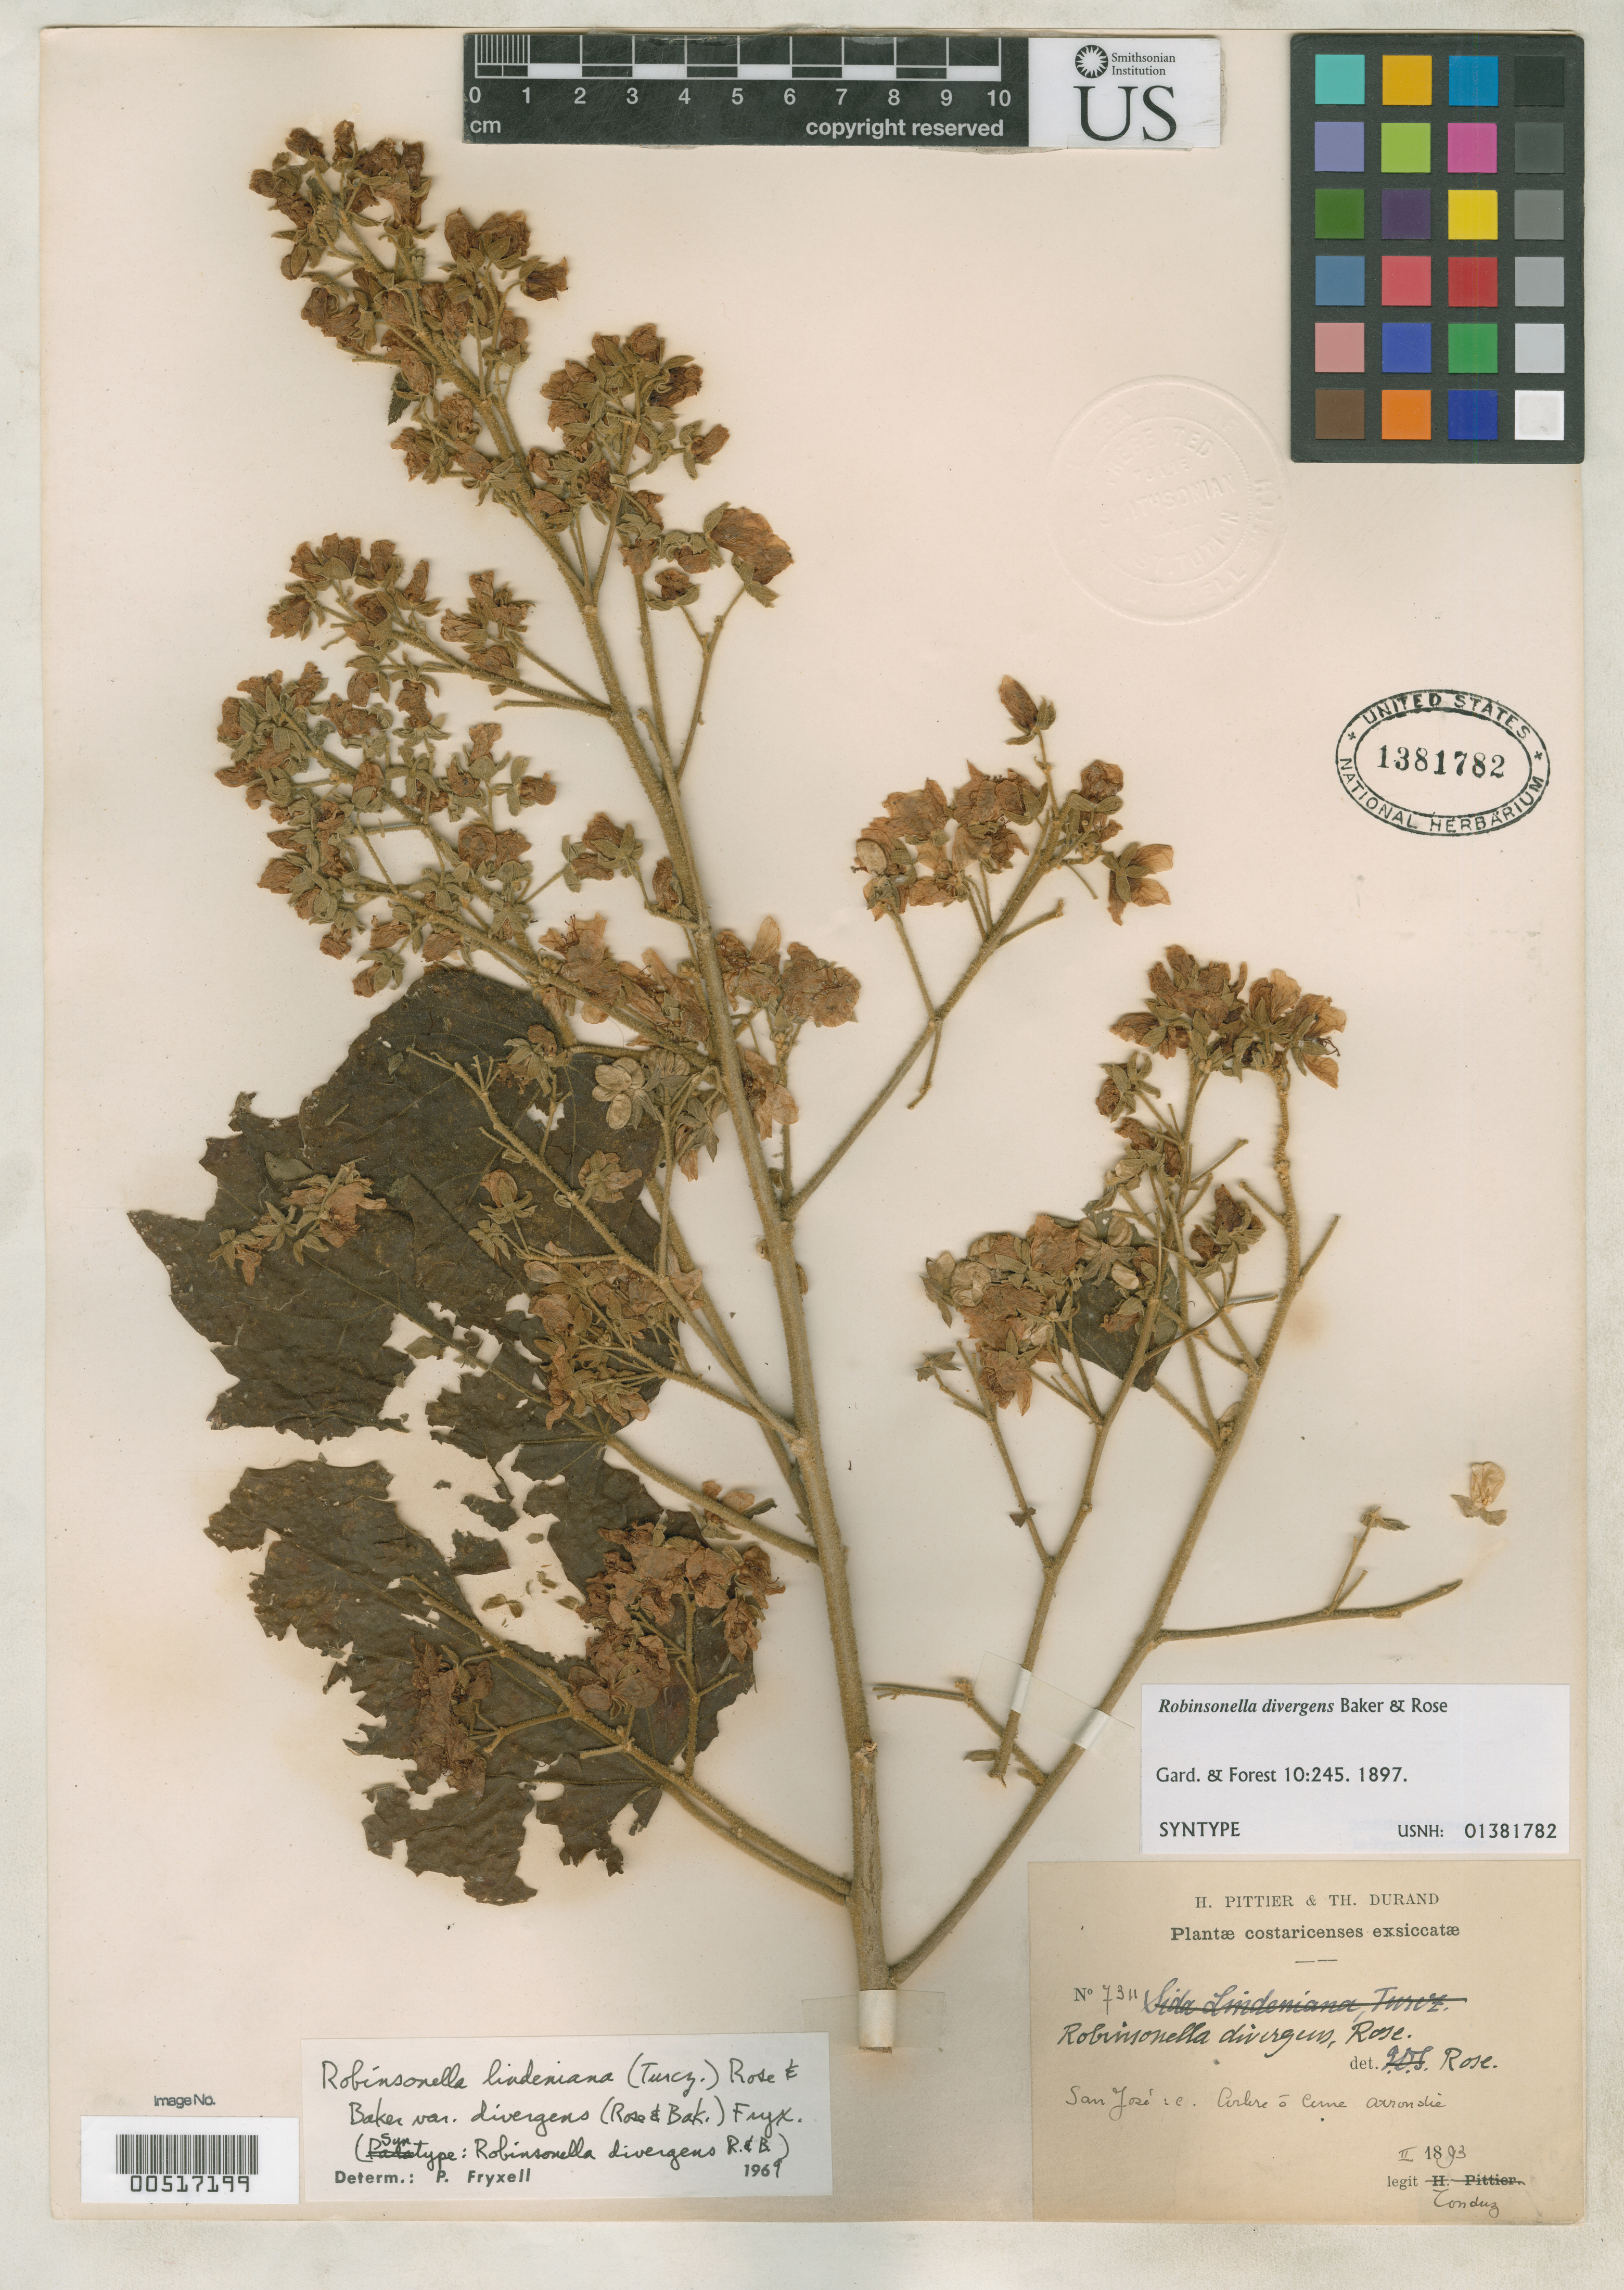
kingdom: Plantae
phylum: Tracheophyta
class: Magnoliopsida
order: Malvales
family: Malvaceae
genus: Robinsonella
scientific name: Robinsonella divergens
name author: Baker f. & Rose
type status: Syntype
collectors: A. Tonduz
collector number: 7311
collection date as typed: Feb 1893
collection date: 1893-02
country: Costa Rica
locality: San Jose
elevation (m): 50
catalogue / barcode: US 1381782